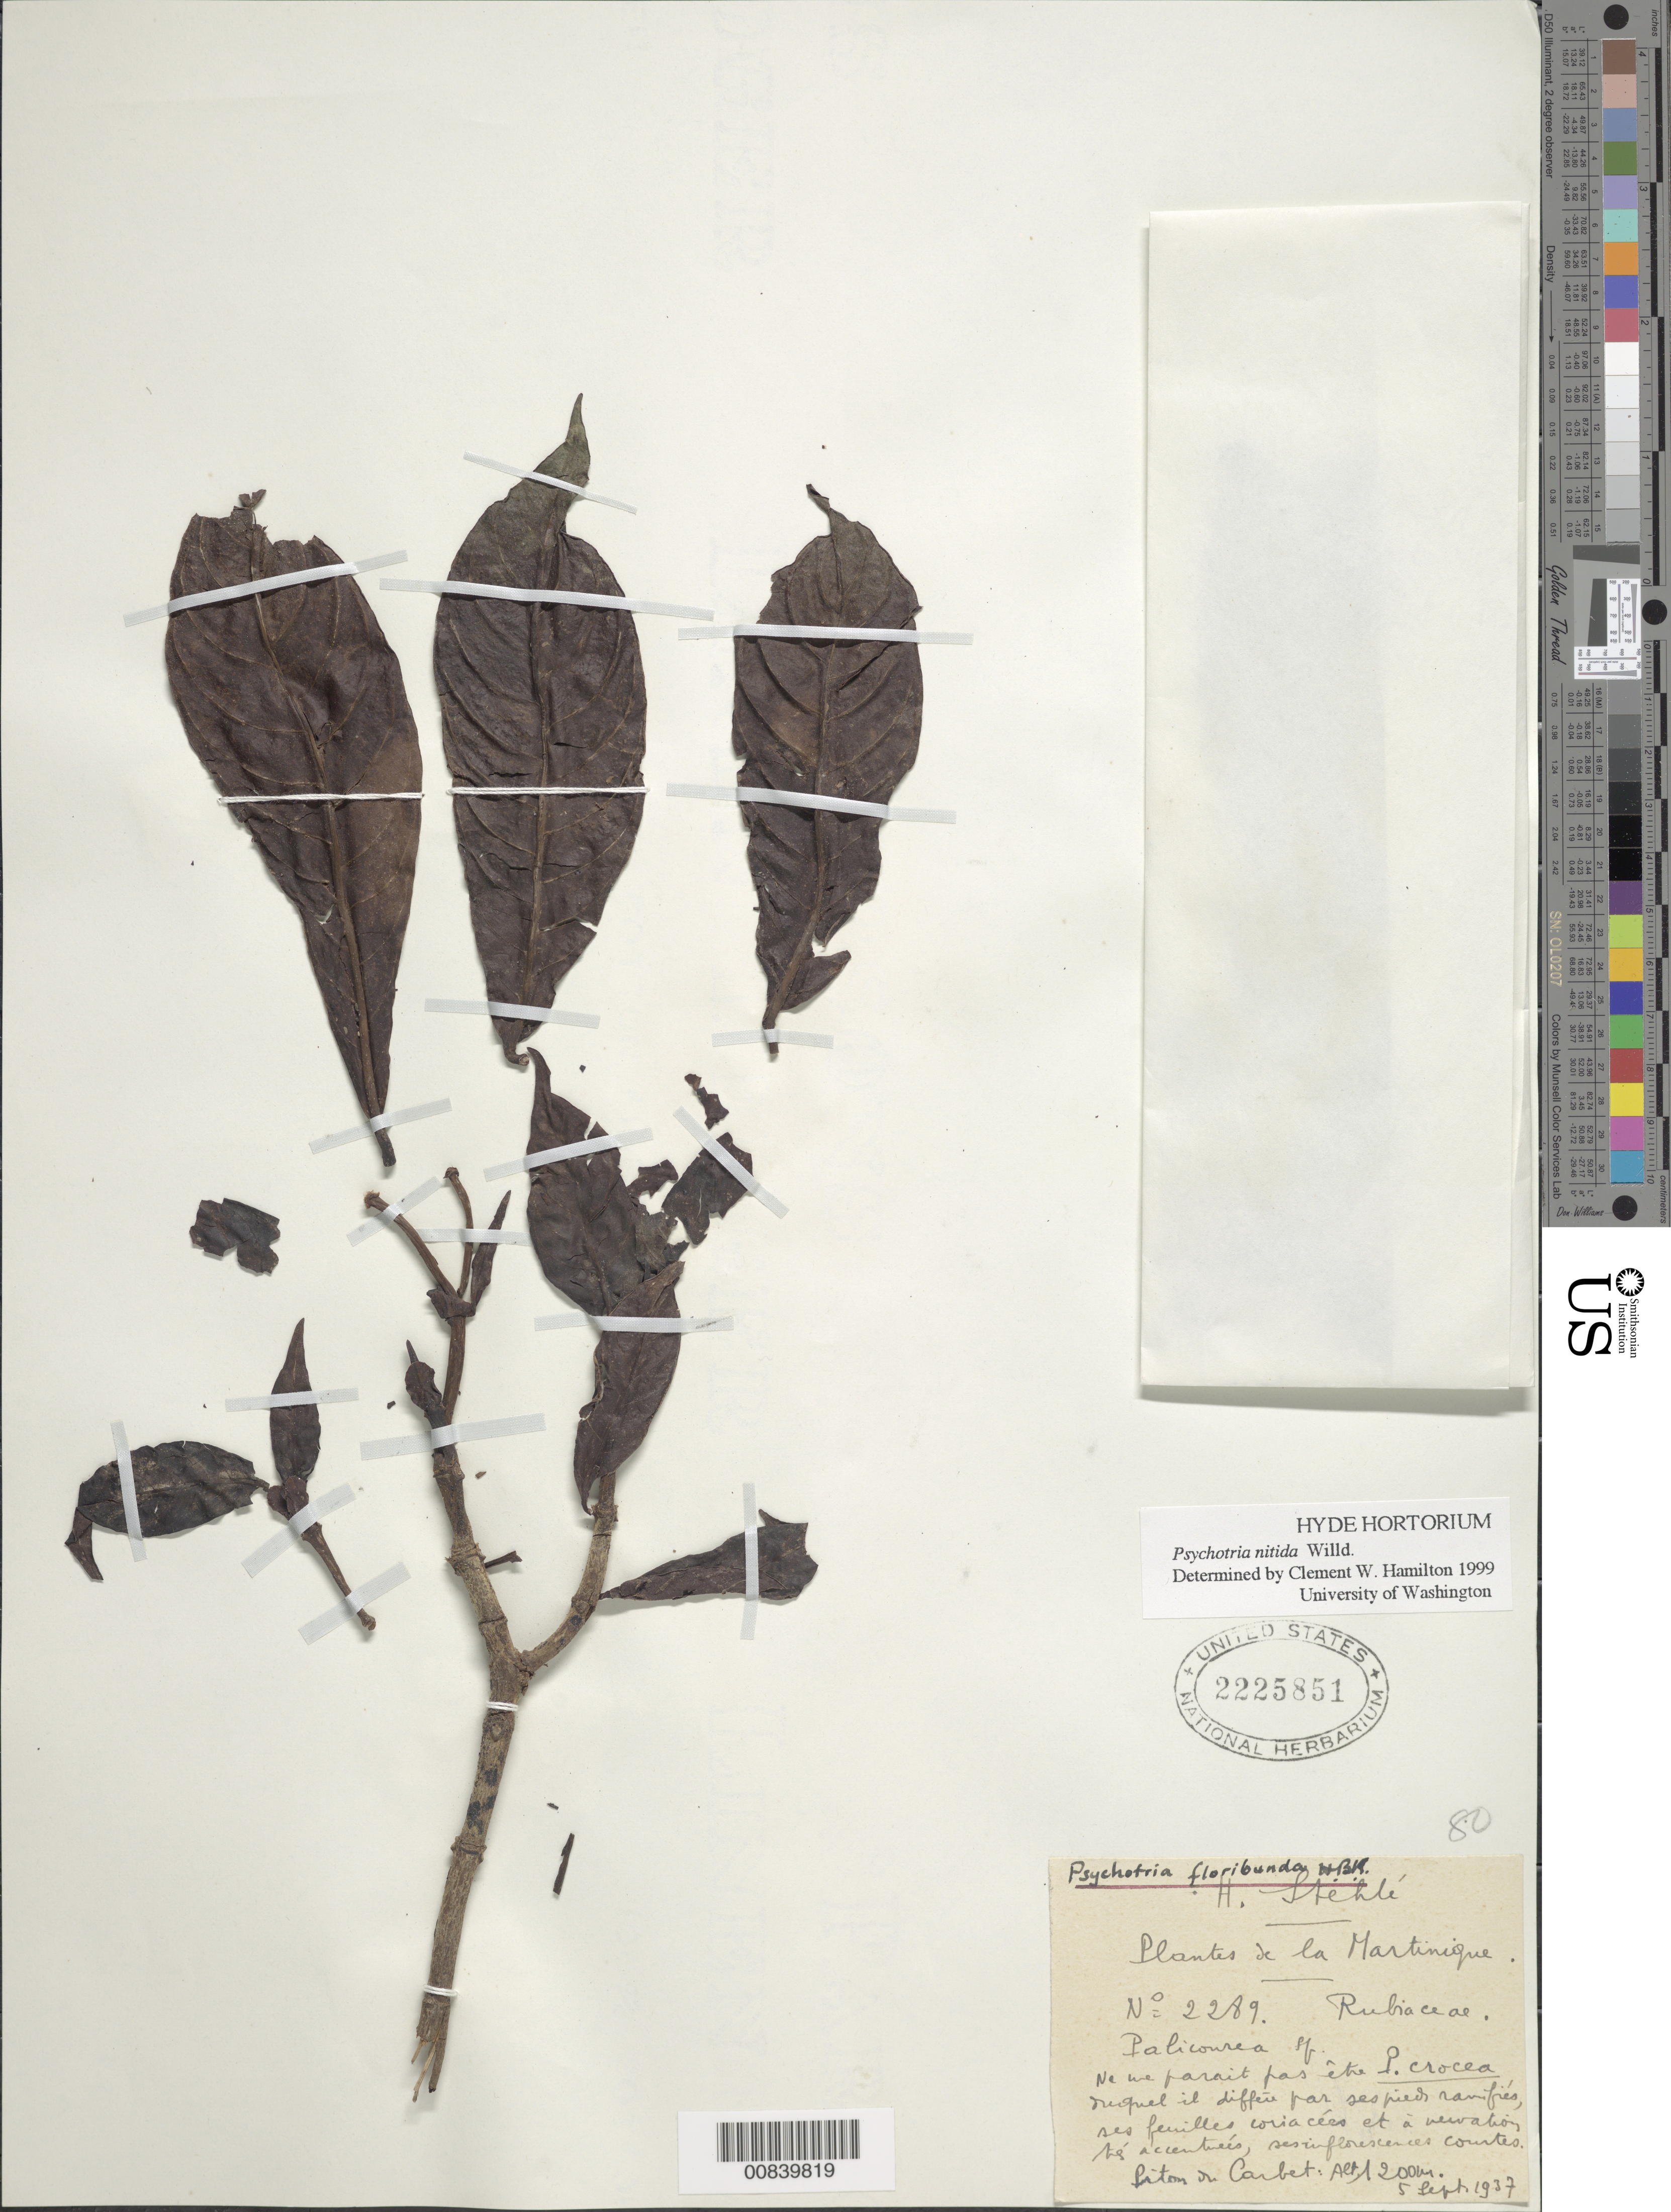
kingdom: Plantae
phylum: Tracheophyta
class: Magnoliopsida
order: Gentianales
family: Rubiaceae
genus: Psychotria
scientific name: Psychotria mapourioides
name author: DC.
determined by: Hamilton, C. W.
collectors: H. Stehlé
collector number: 2289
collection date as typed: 05 Sep 1937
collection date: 1937-09-05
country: Martinique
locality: Pitons du Carbet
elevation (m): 120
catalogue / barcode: US 2225851